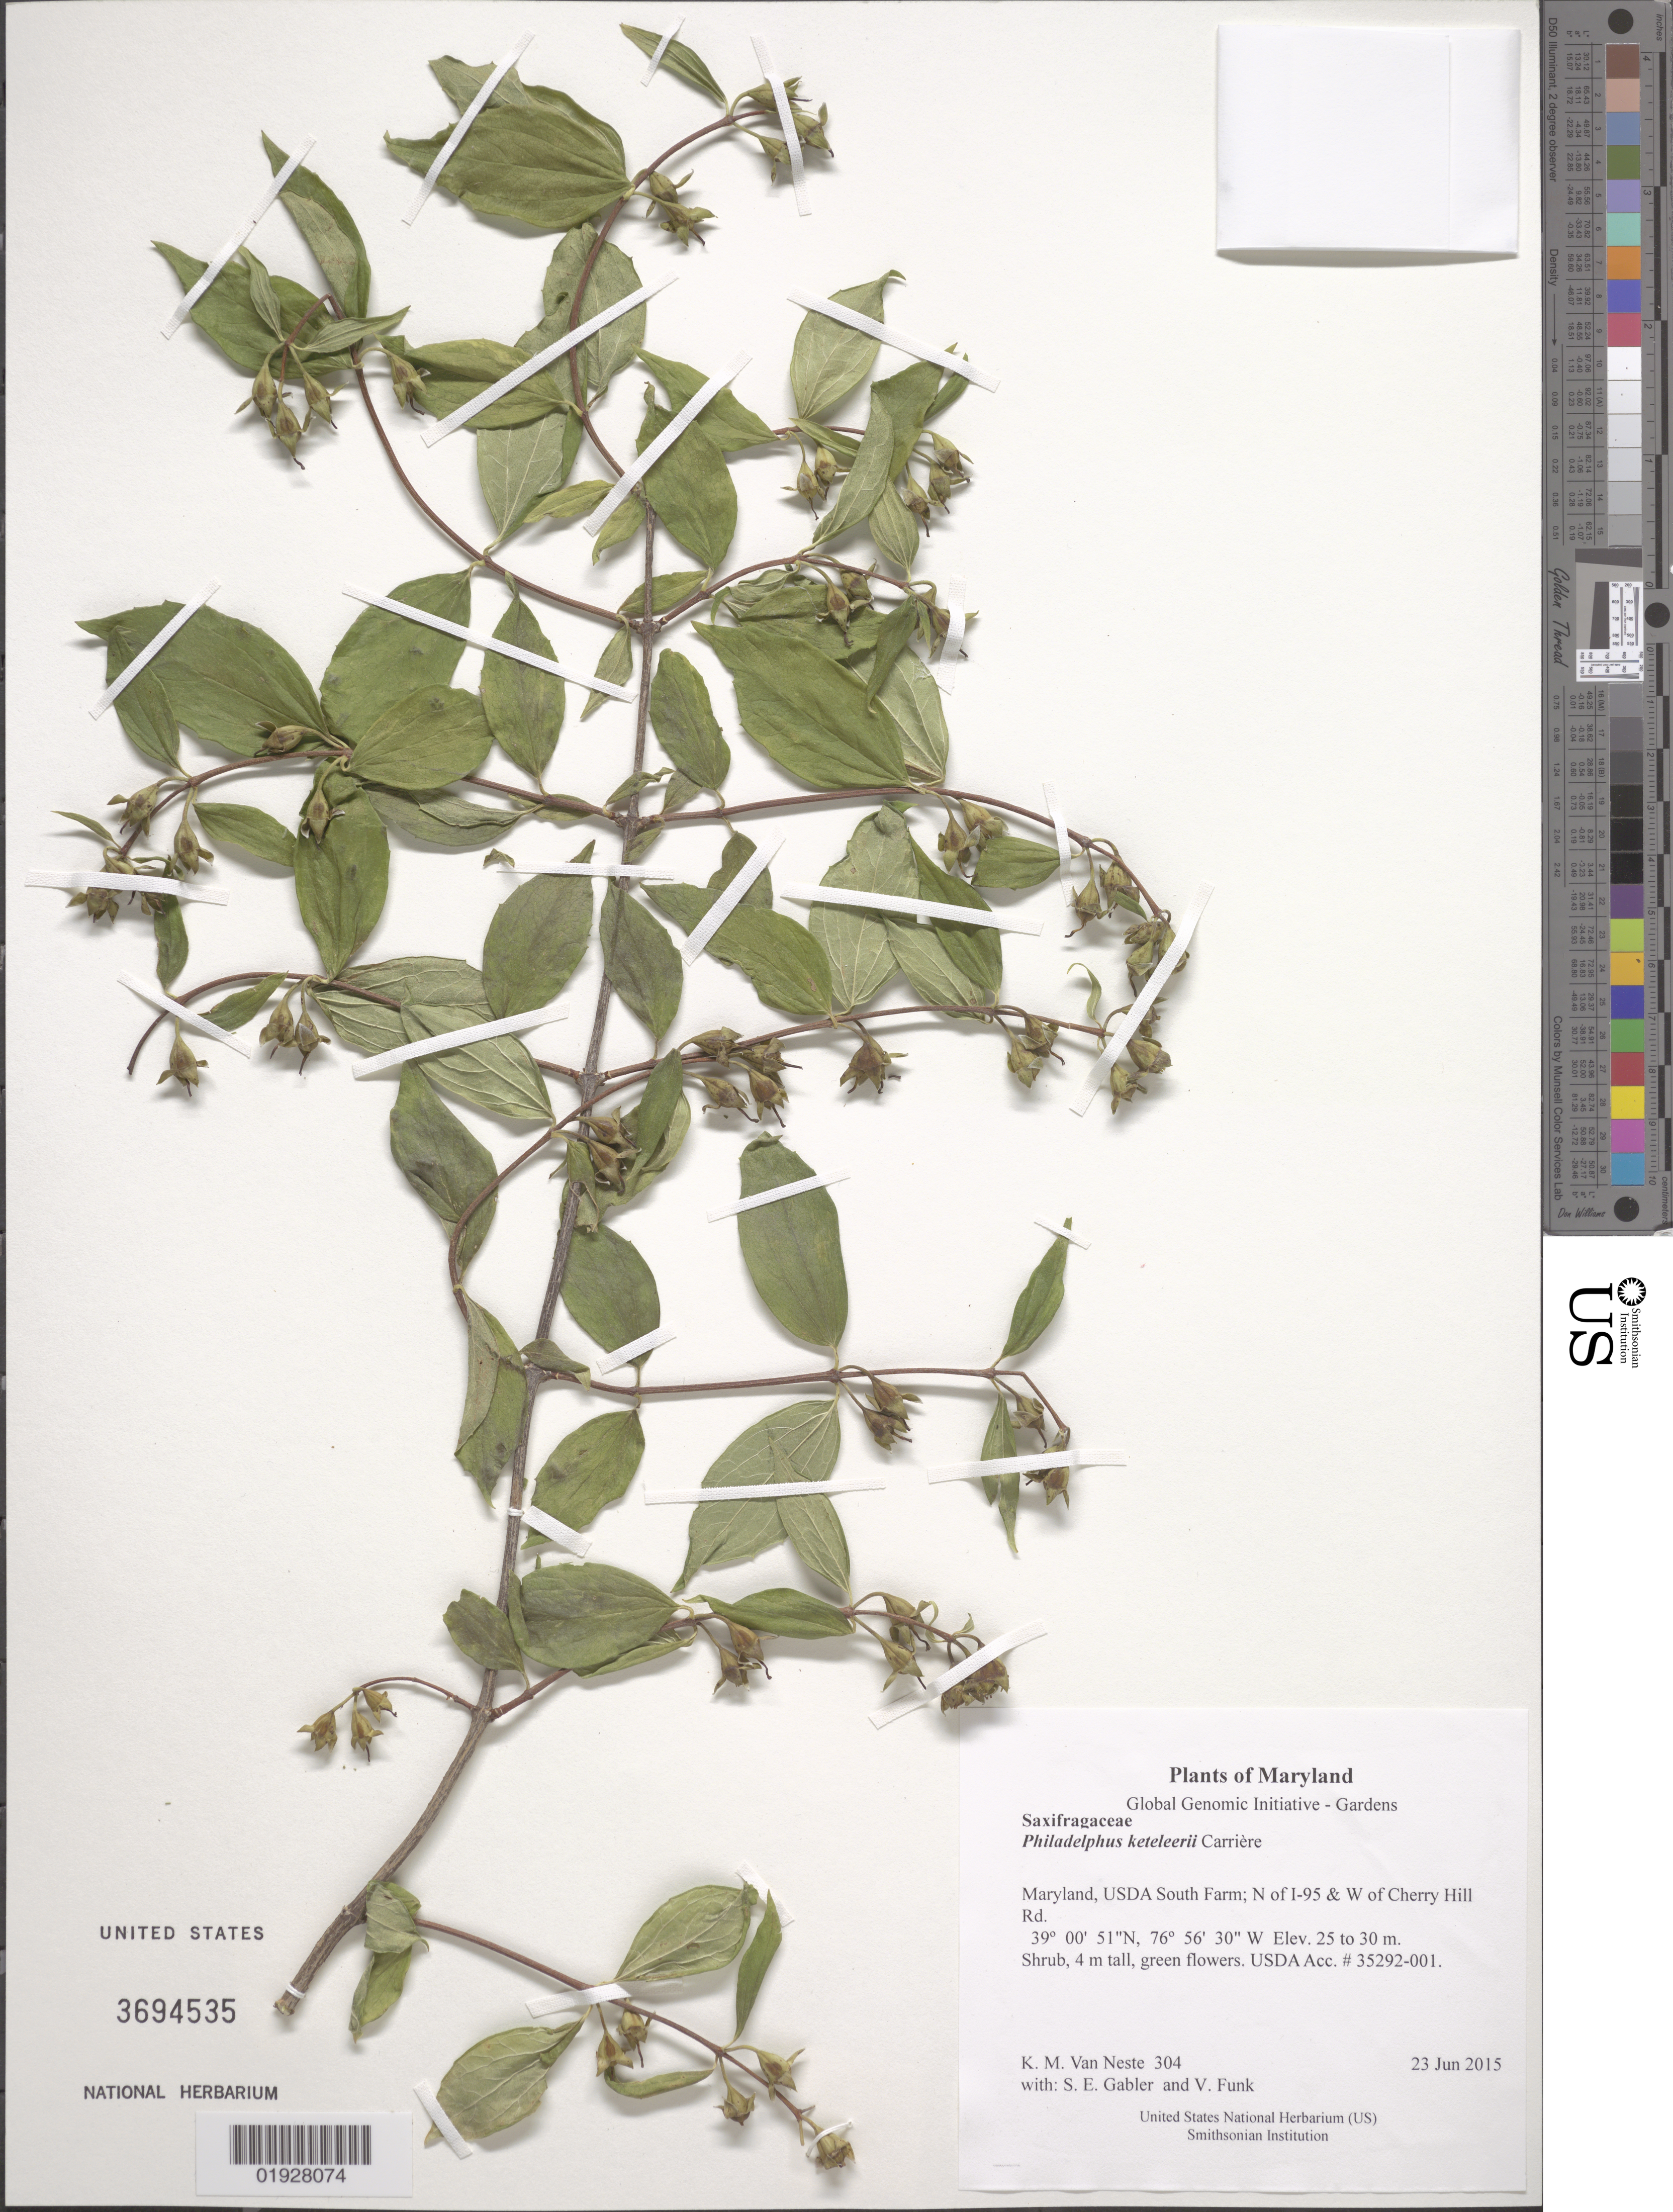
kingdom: Plantae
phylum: Tracheophyta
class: Magnoliopsida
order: Cornales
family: Hydrangeaceae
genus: Philadelphus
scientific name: Philadelphus keteleerii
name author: Carrière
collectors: K. M. Van Neste, S. E. Gabler & V. Funk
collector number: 304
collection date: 2015-06-23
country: United States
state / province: Maryland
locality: USDA South Farm; N of I-95 & W of Cherry Hill Rd.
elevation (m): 25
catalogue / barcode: US 3694535